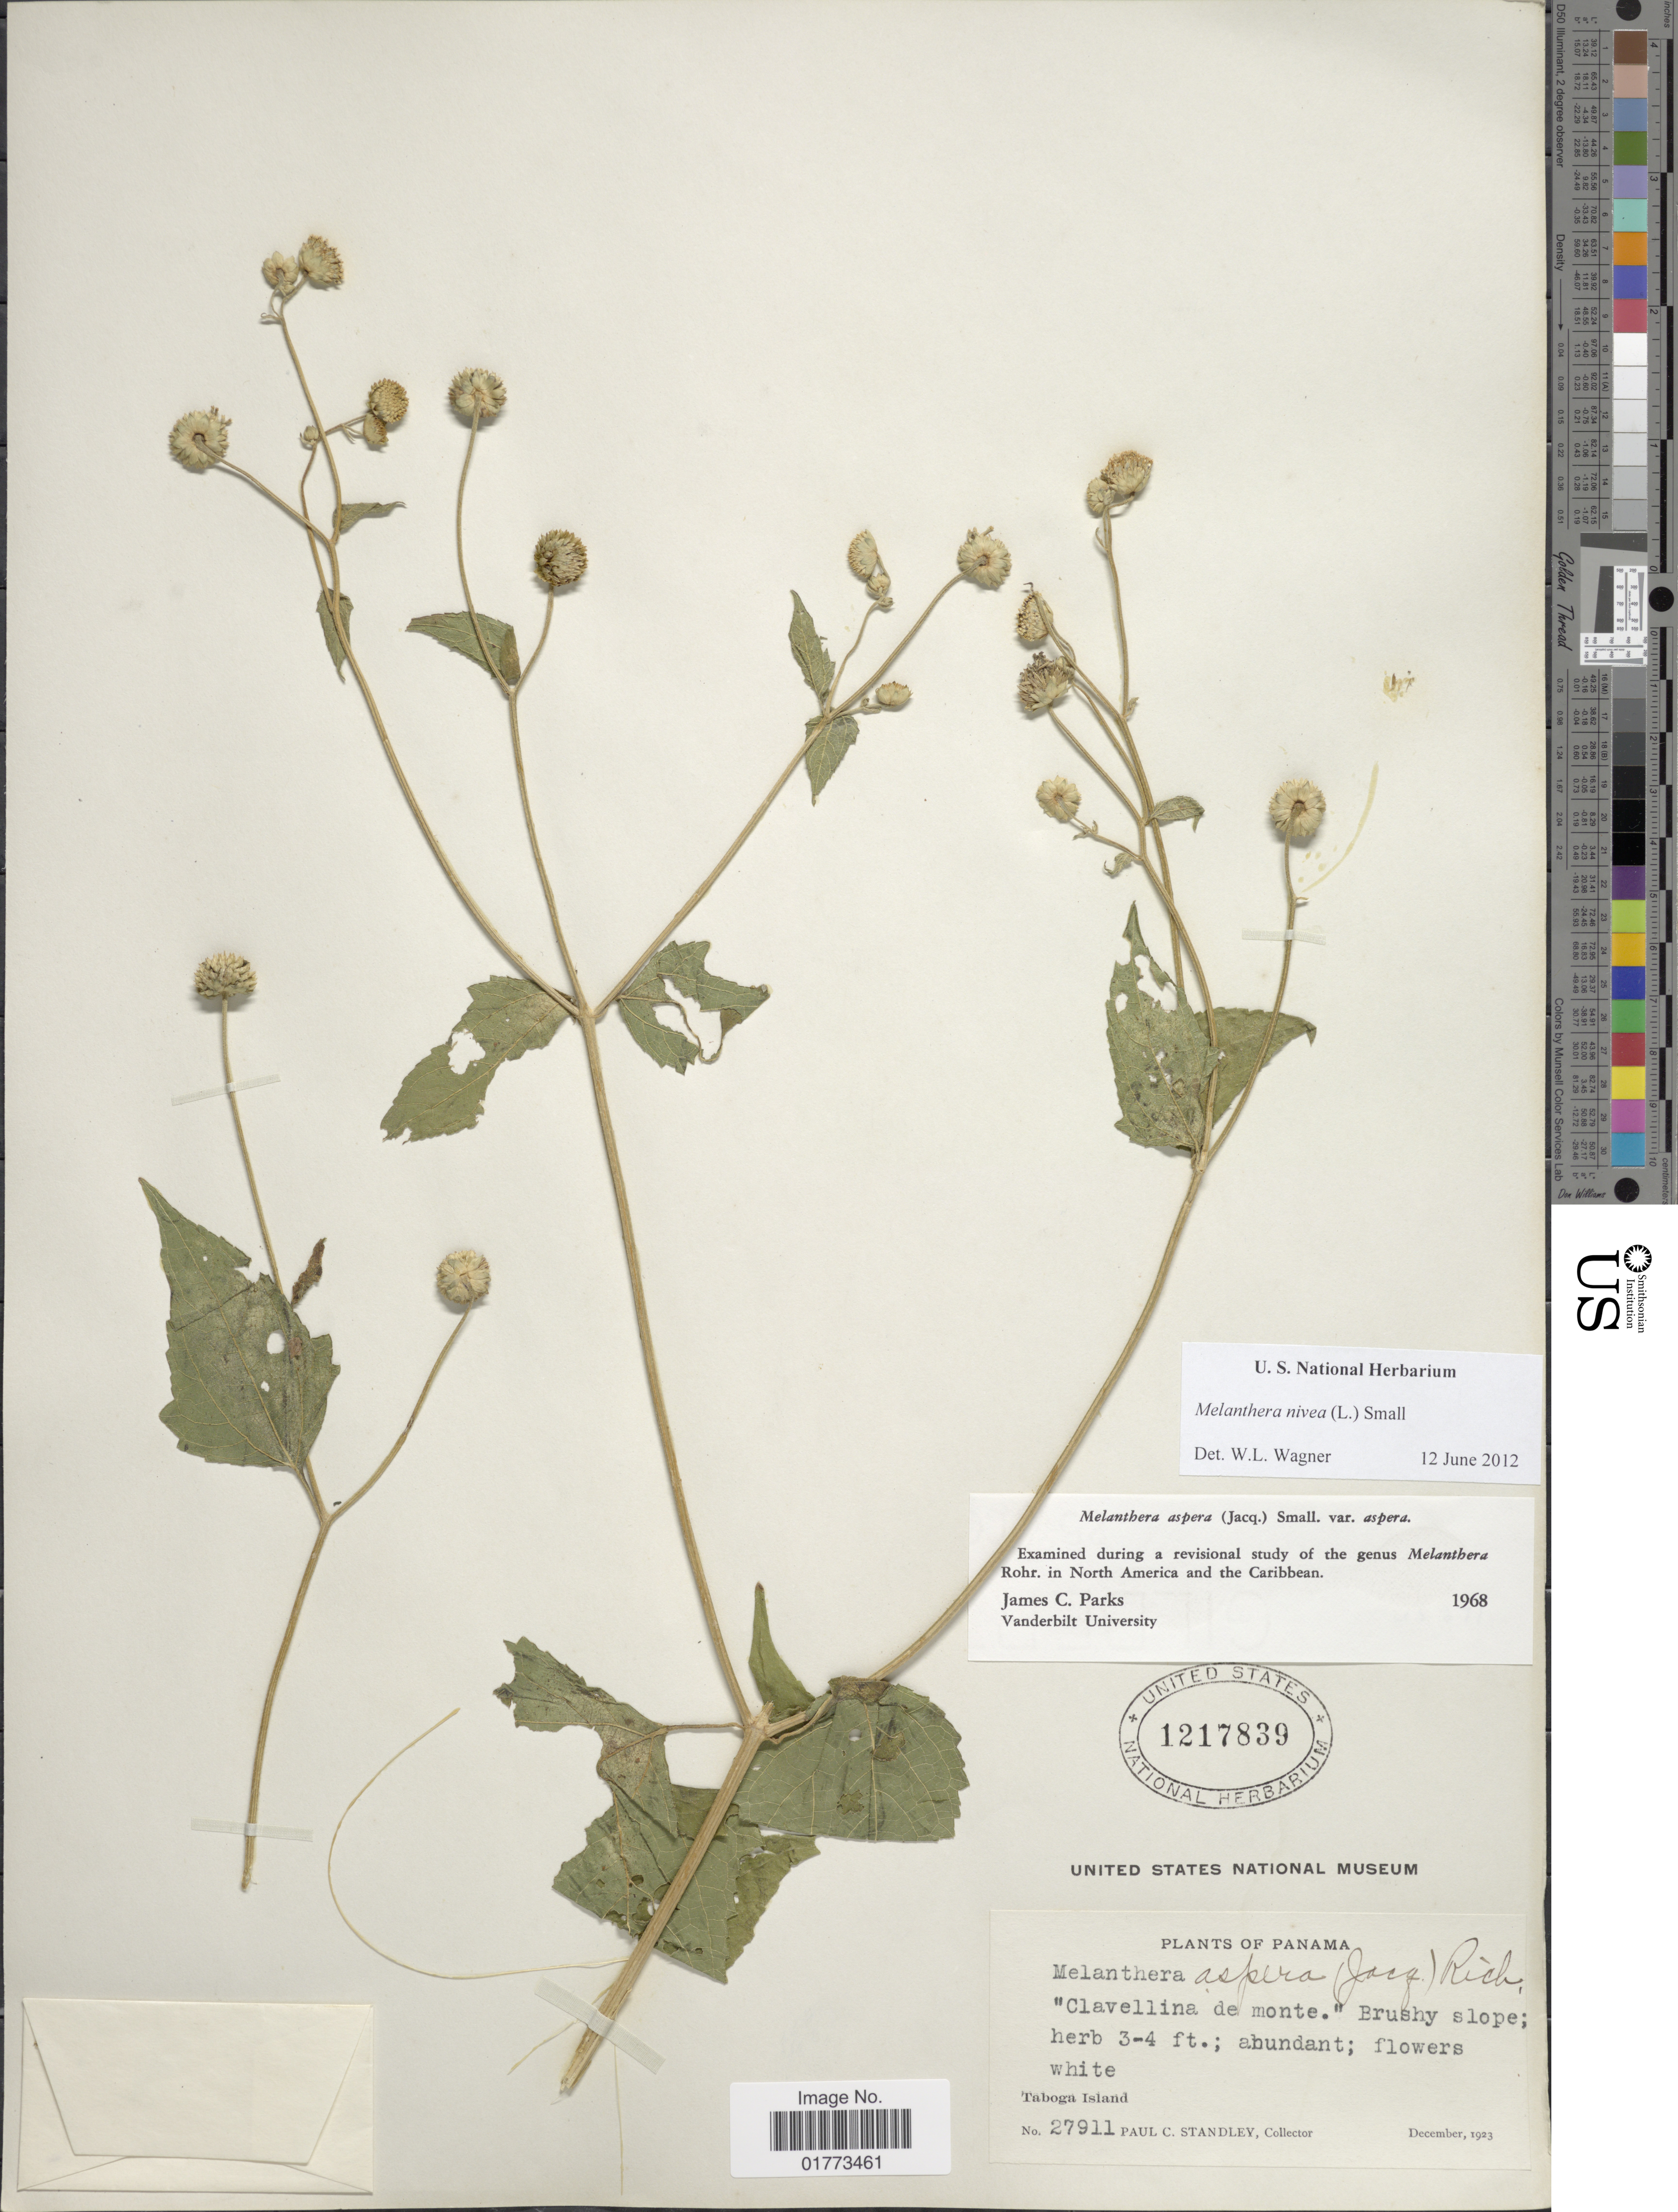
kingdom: Plantae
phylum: Tracheophyta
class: Magnoliopsida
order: Asterales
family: Asteraceae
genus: Melanthera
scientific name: Melanthera nivea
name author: (L.) Small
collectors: P. C. Standley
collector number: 27911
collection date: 1923-12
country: Panama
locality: Taboga Island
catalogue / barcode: US 1217839